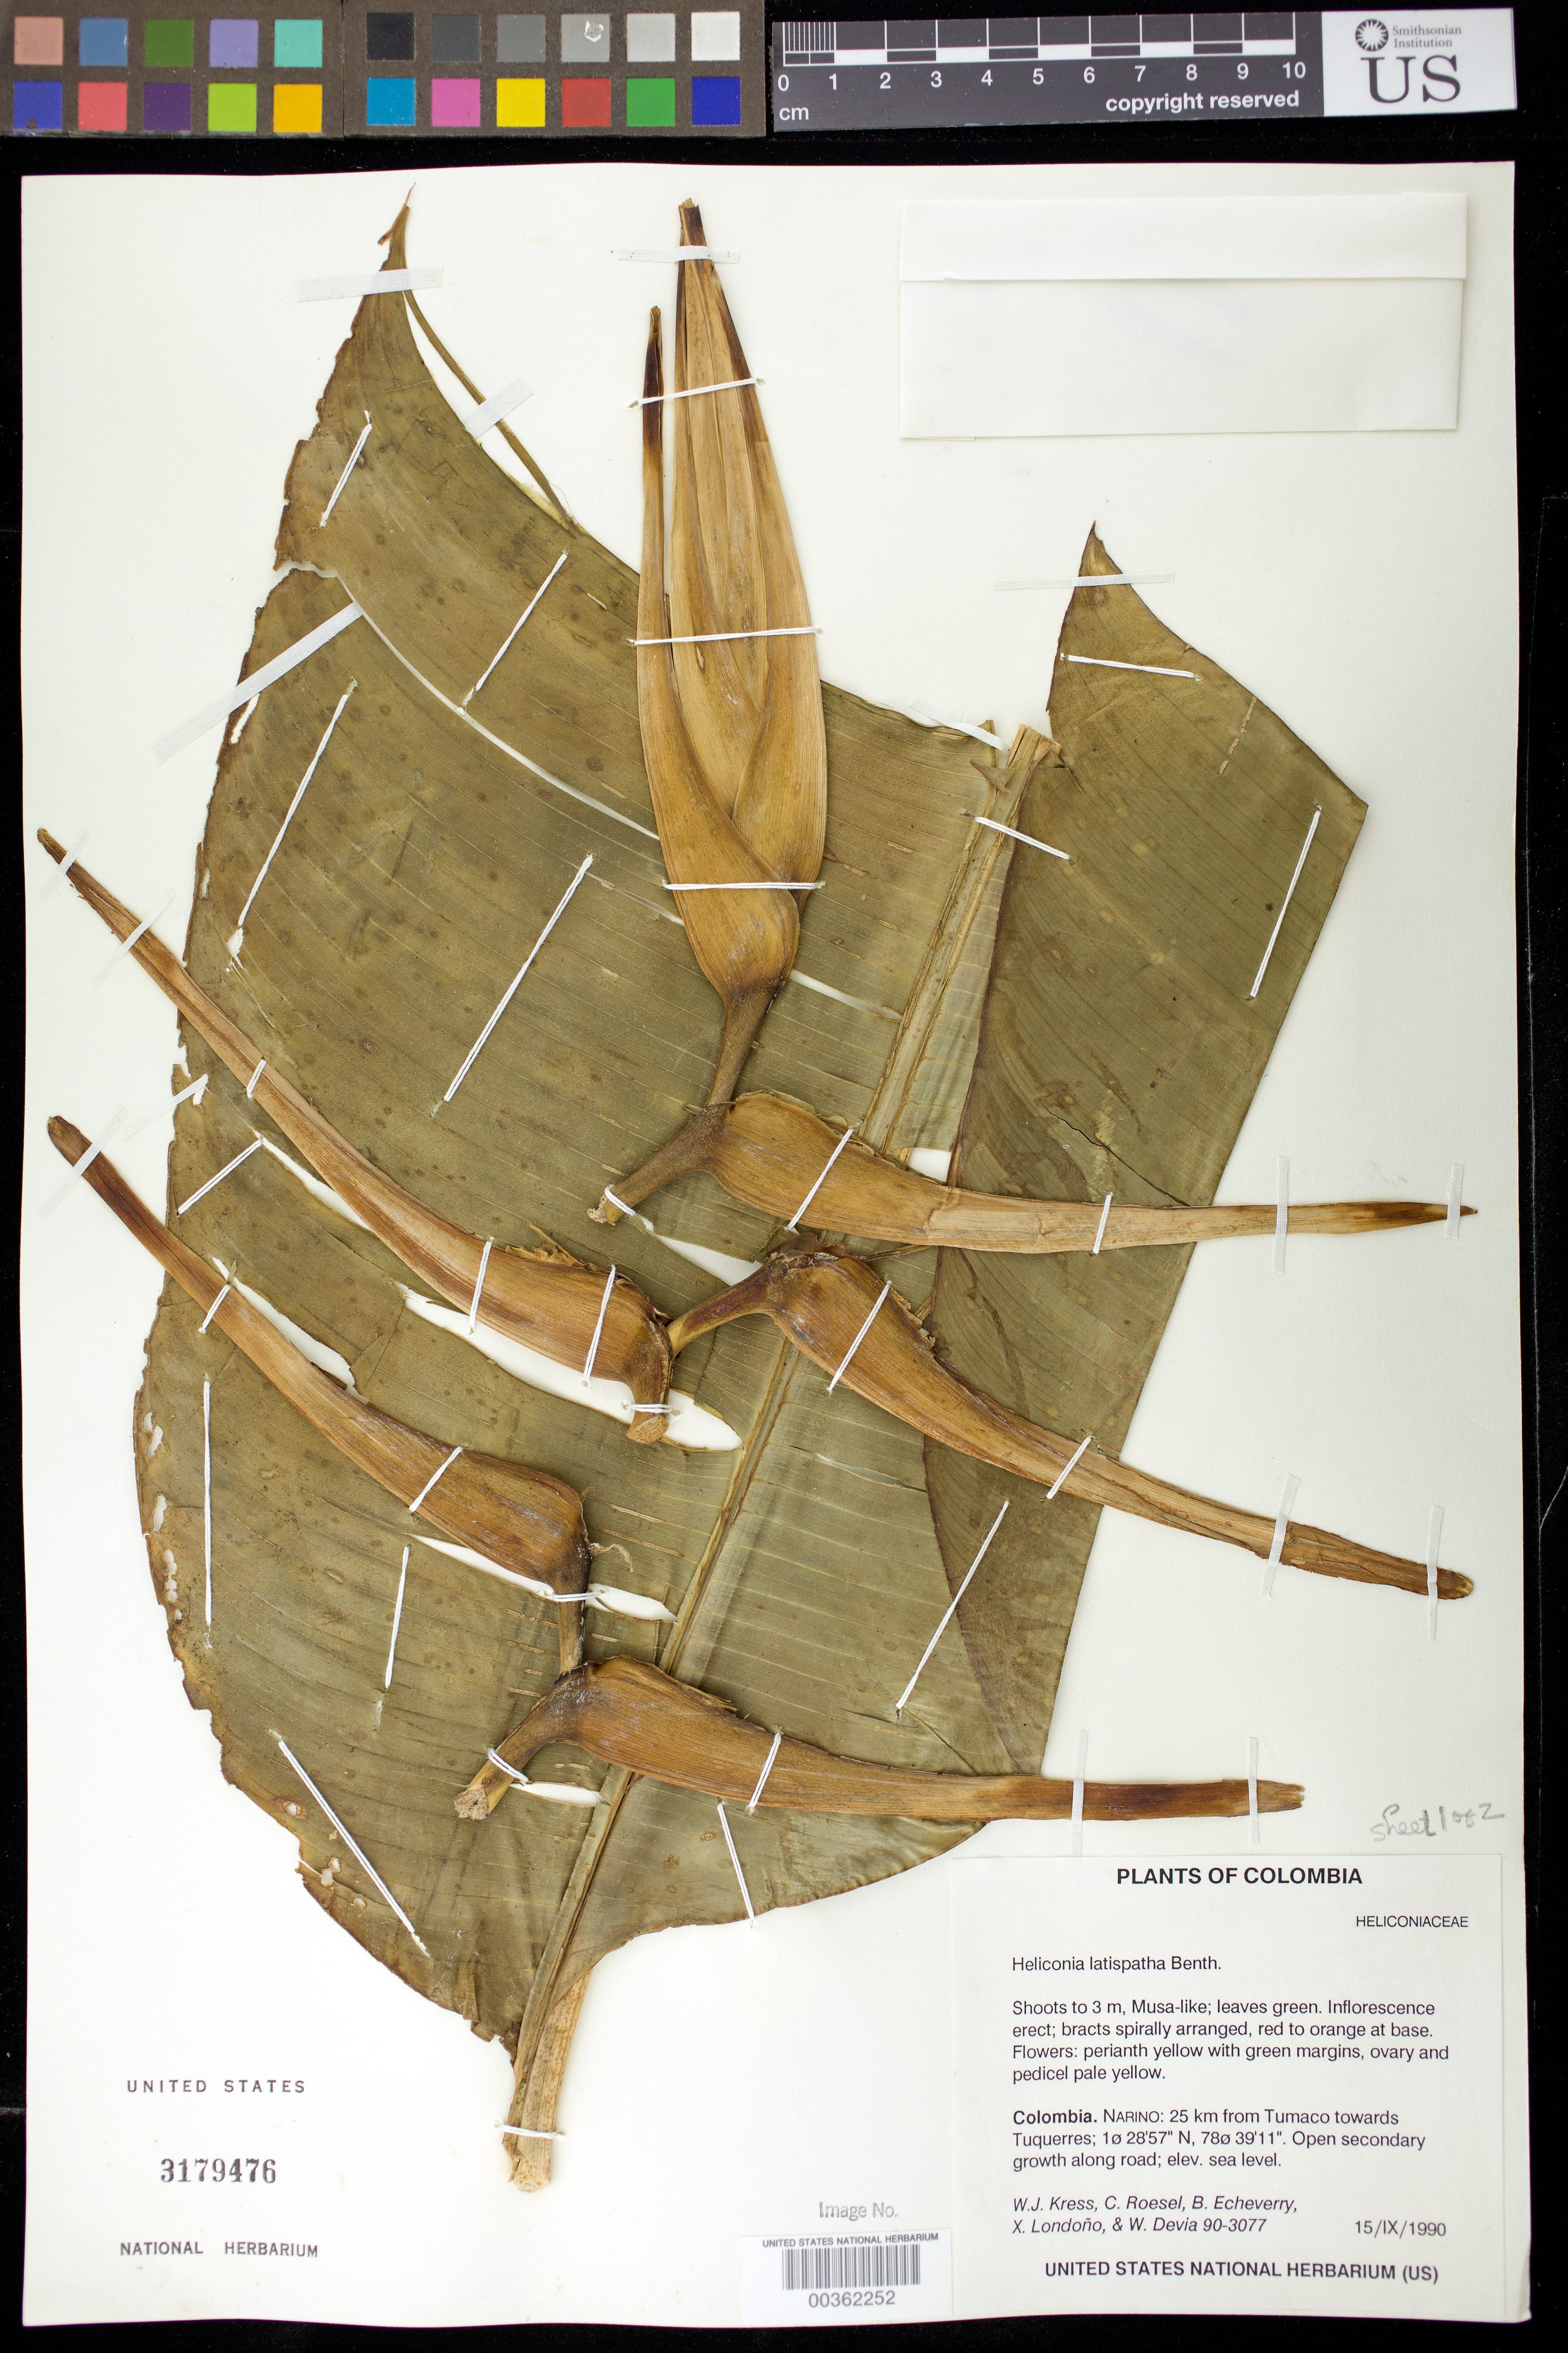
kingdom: Plantae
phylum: Tracheophyta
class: Liliopsida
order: Zingiberales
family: Heliconiaceae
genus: Heliconia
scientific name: Heliconia latispatha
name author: Benth.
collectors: W. J. Kress, C. S. Roesel, B. Echeverry, X. Londoño & W. Devia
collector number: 90-3077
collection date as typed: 15 Sep 1990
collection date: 1990-09-15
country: Colombia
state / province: Nariño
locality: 25 km from Tumaco towards Tuquerres, sea level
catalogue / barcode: US 3179476